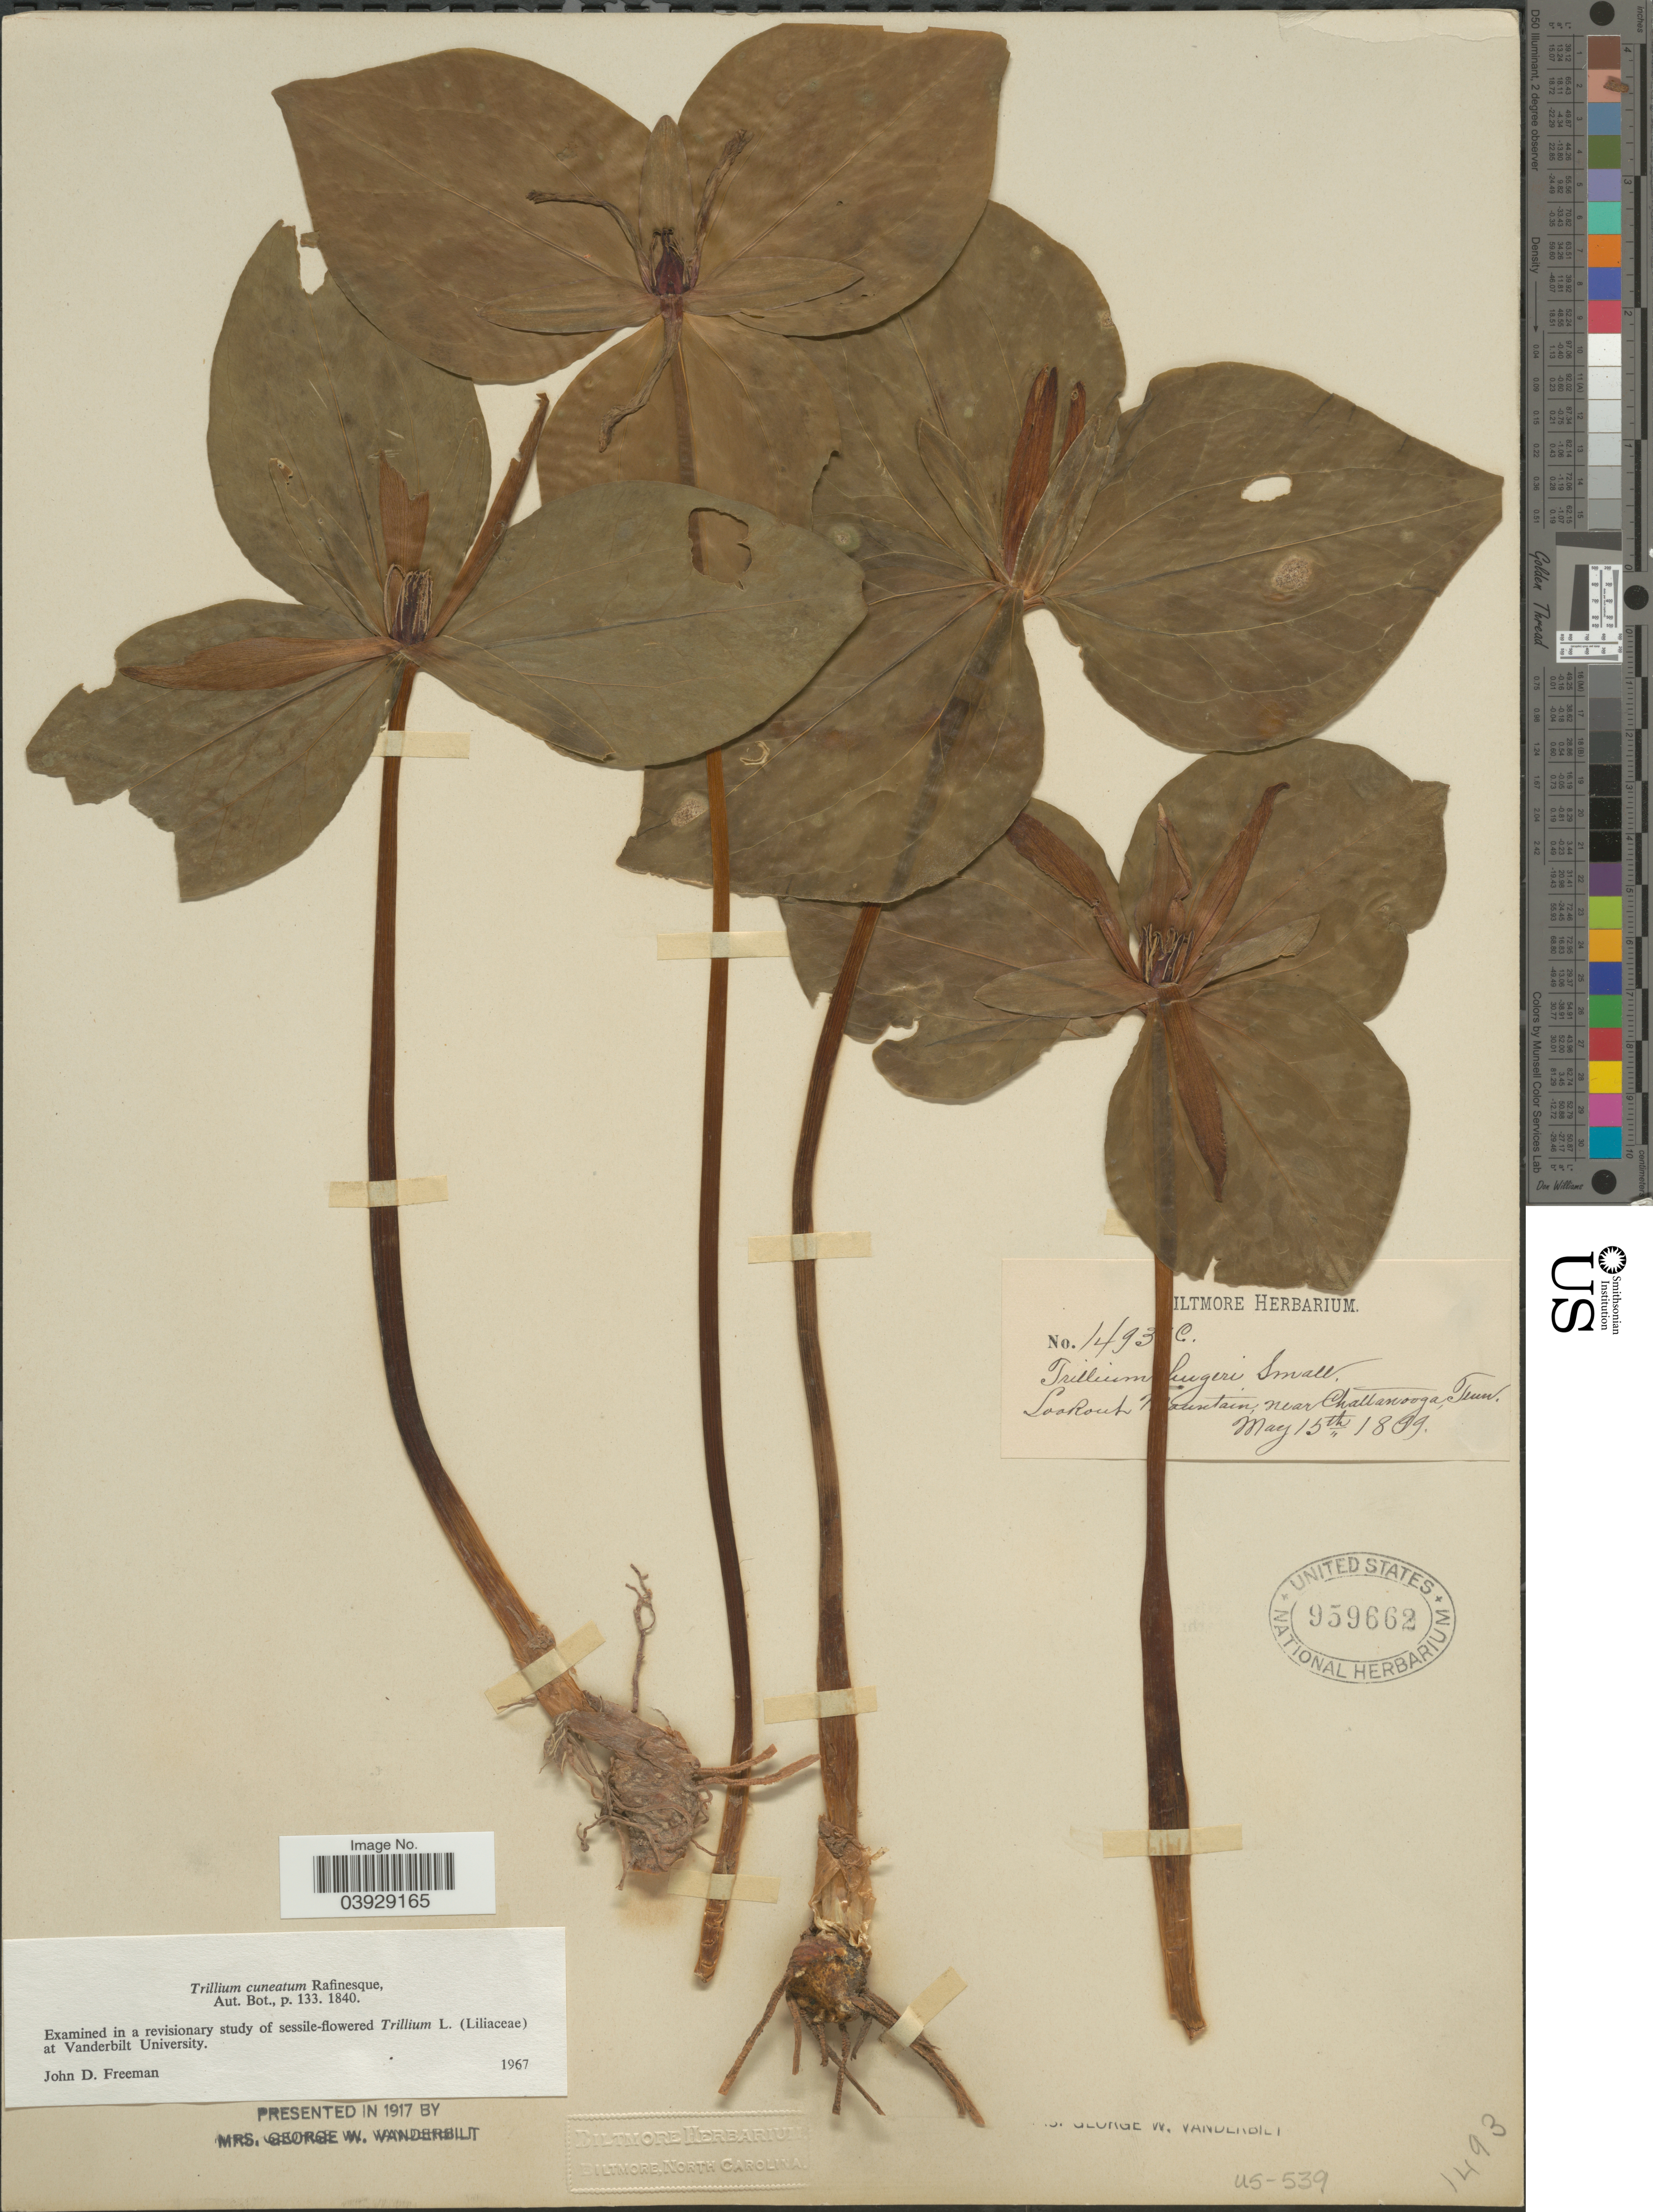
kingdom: Plantae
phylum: Tracheophyta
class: Liliopsida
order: Liliales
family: Melanthiaceae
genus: Trillium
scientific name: Trillium cuneatum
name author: Raf.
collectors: ex herb. Biltmore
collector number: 1493!C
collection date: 1899-05-15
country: United States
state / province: Tennessee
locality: Lookout Mountain, near Chattanooga.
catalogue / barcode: US 959662